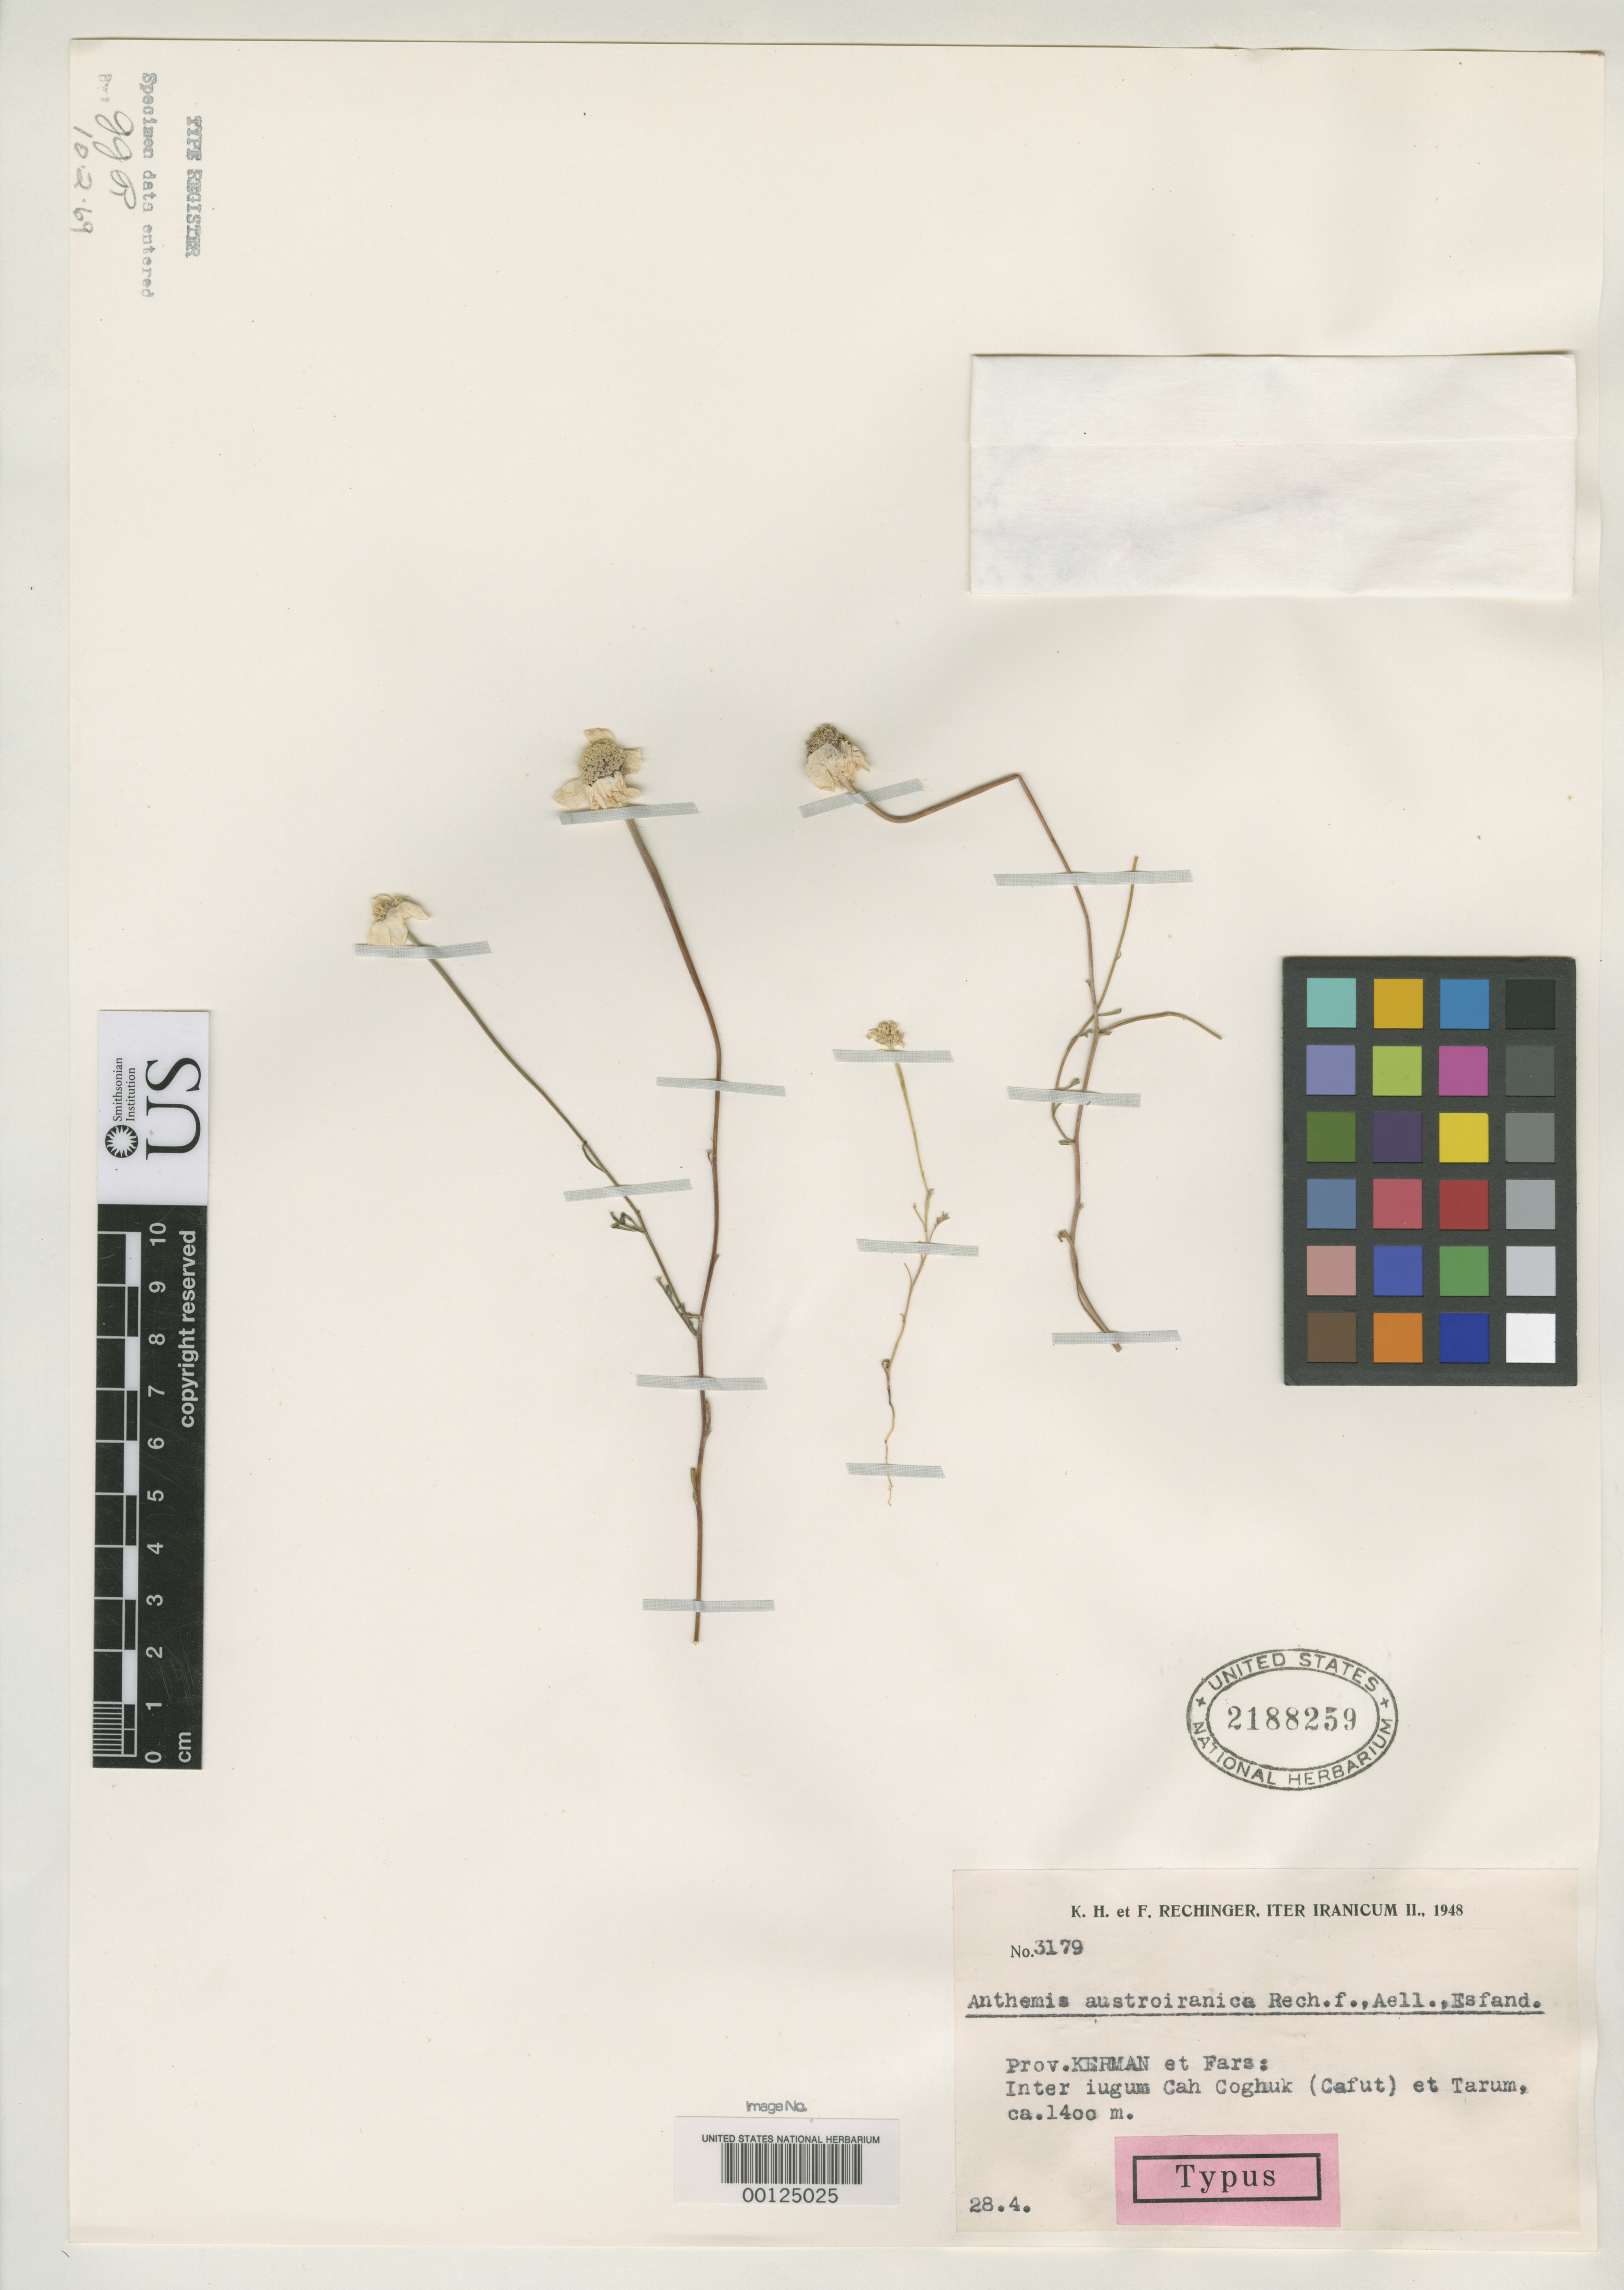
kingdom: Plantae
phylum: Tracheophyta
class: Magnoliopsida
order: Asterales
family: Asteraceae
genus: Anthemis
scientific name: Anthemis austroiranica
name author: Rech. f.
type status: Type Fragment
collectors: K. H. Rechinger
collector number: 3179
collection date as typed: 28 Apr 1948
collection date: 1948-04-28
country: Iran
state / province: Kerman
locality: Between Iugum Cah Coghuk and Tarum.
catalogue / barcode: US 2188259